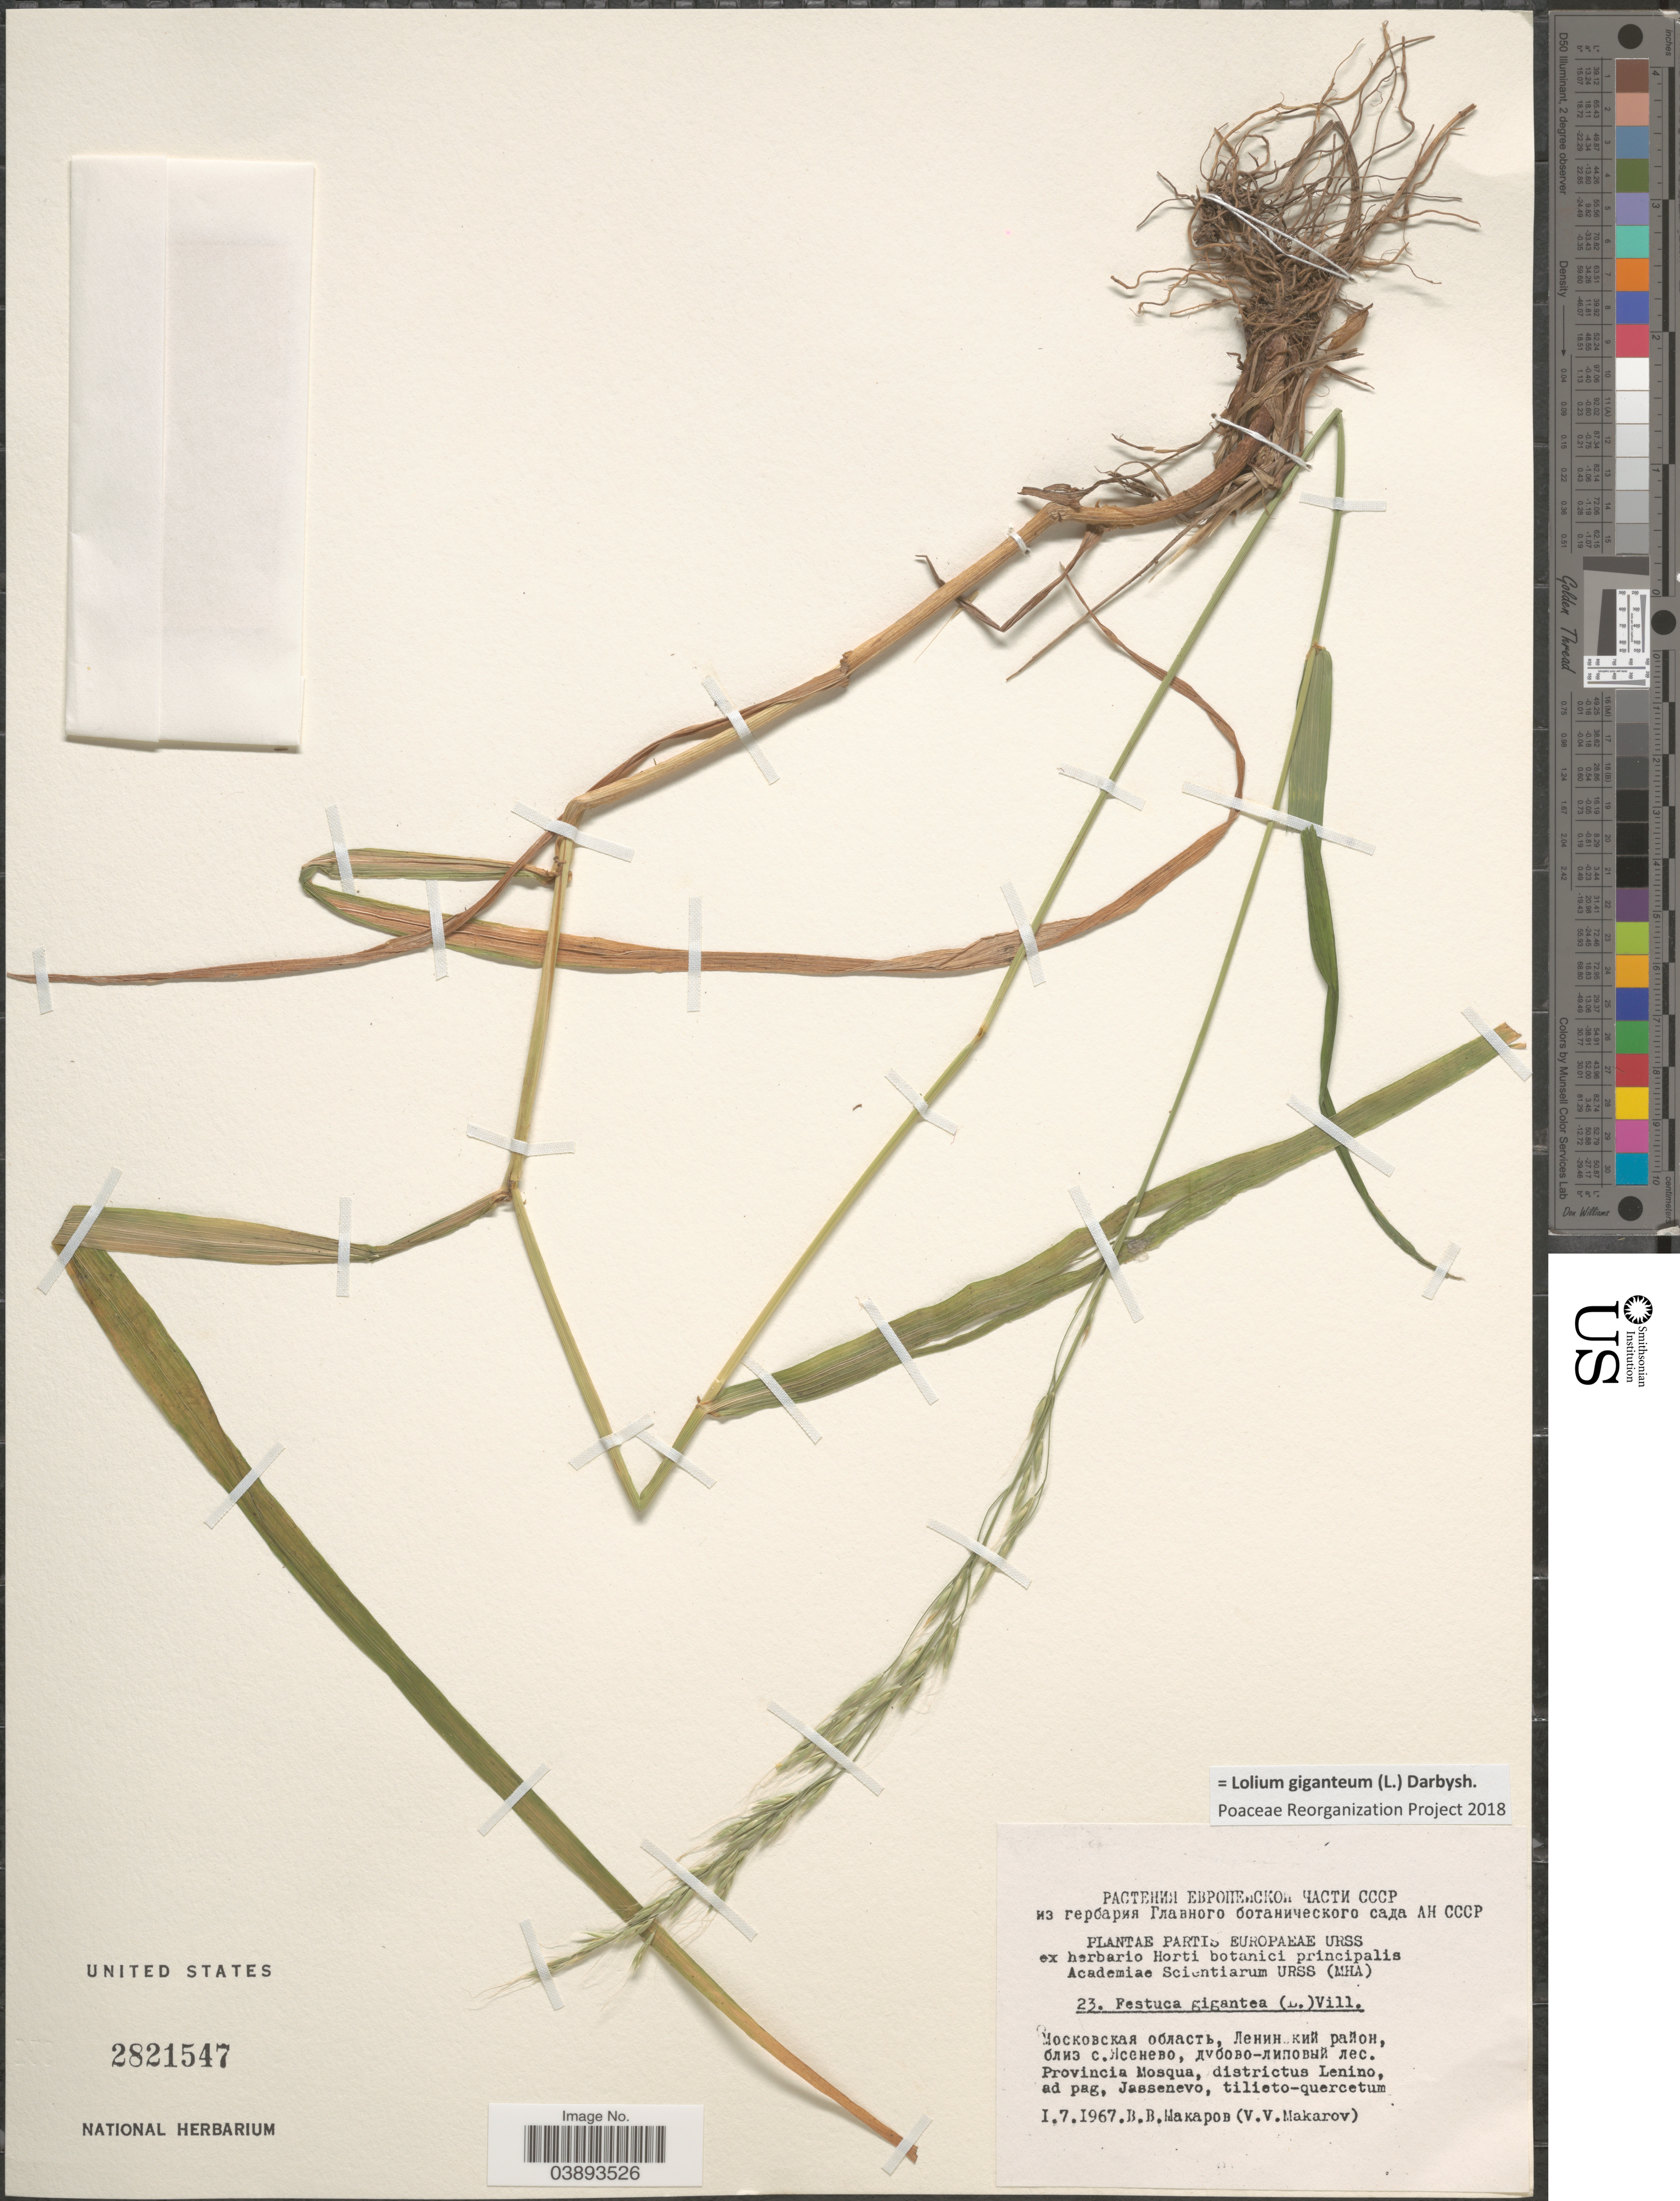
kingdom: Plantae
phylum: Tracheophyta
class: Liliopsida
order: Poales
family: Poaceae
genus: Lolium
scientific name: Lolium giganteum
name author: (L.) Darbysh.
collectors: V. Makarov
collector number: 23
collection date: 1967-07-01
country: Russian Federation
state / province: Moscow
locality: Partis Europaeae URSS. Provincia Mosqua, districtus Lenino, ad pag, Jassenevo, tilieto-quercetum.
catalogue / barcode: US 2821547